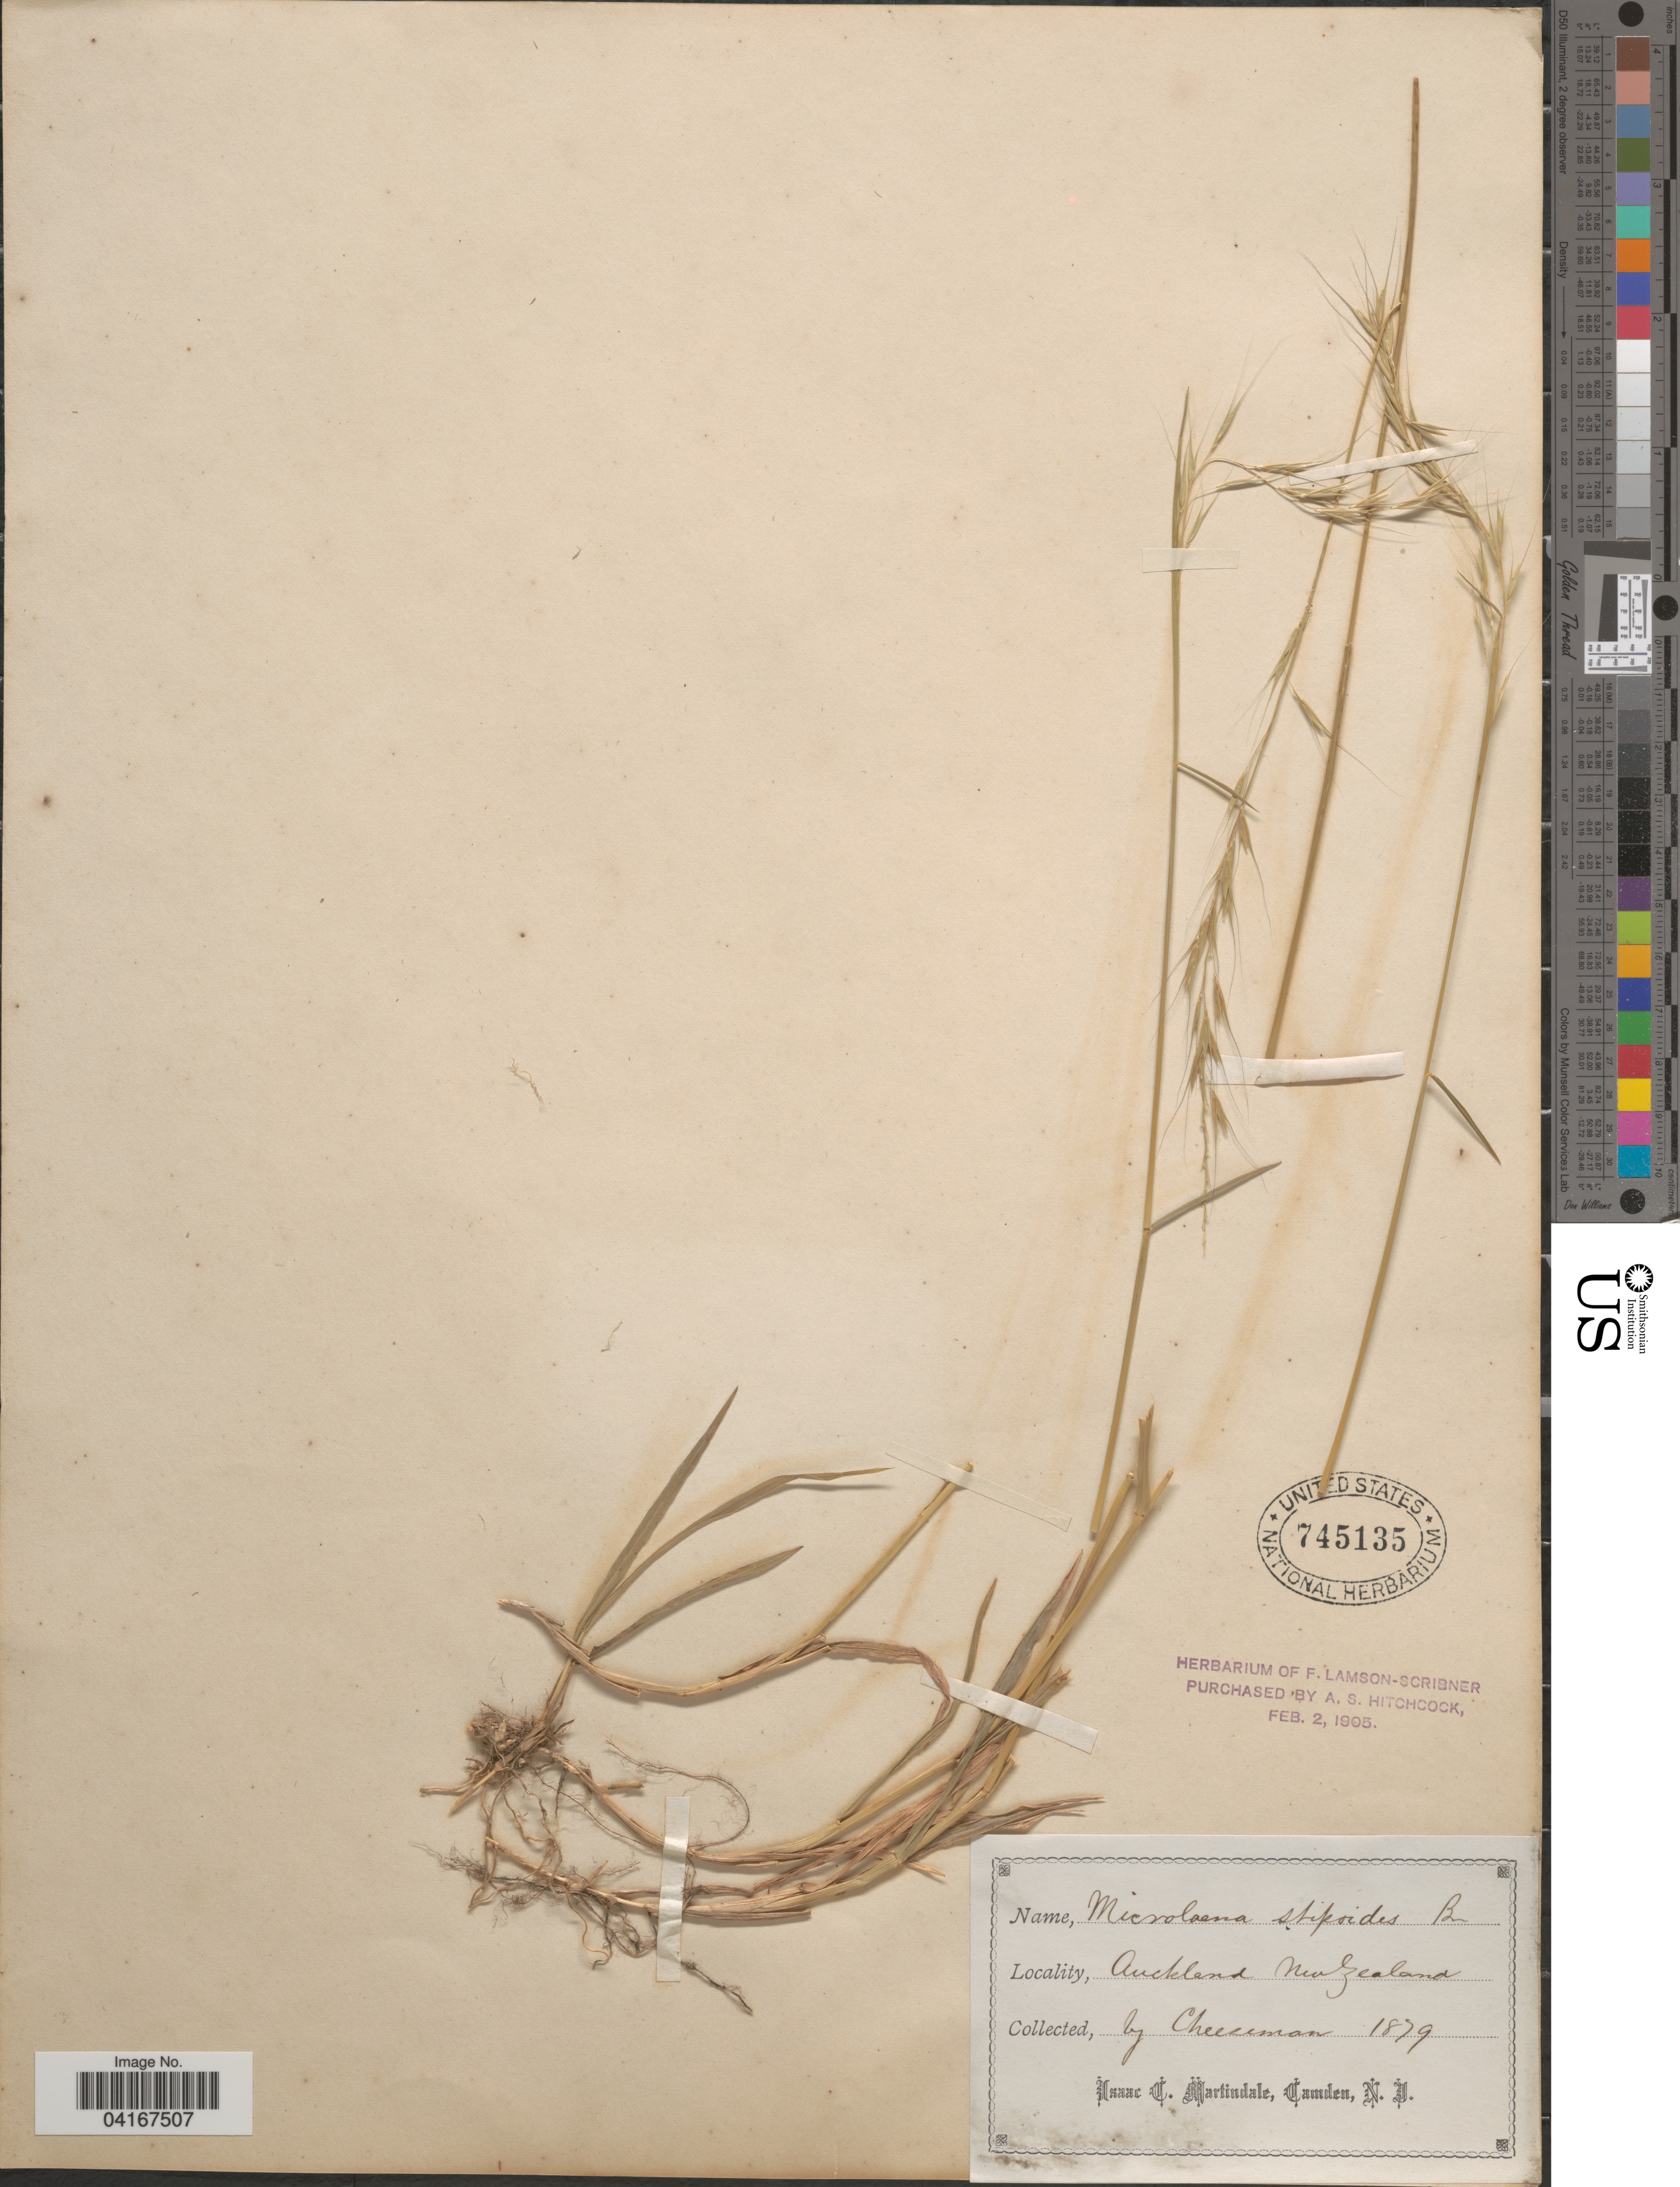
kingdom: Plantae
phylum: Tracheophyta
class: Liliopsida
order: Poales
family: Poaceae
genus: Microlaena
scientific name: Microlaena stipoides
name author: (Labill.) R. Br.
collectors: Cheeseman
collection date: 1879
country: New Zealand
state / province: Auckland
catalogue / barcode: US 745135